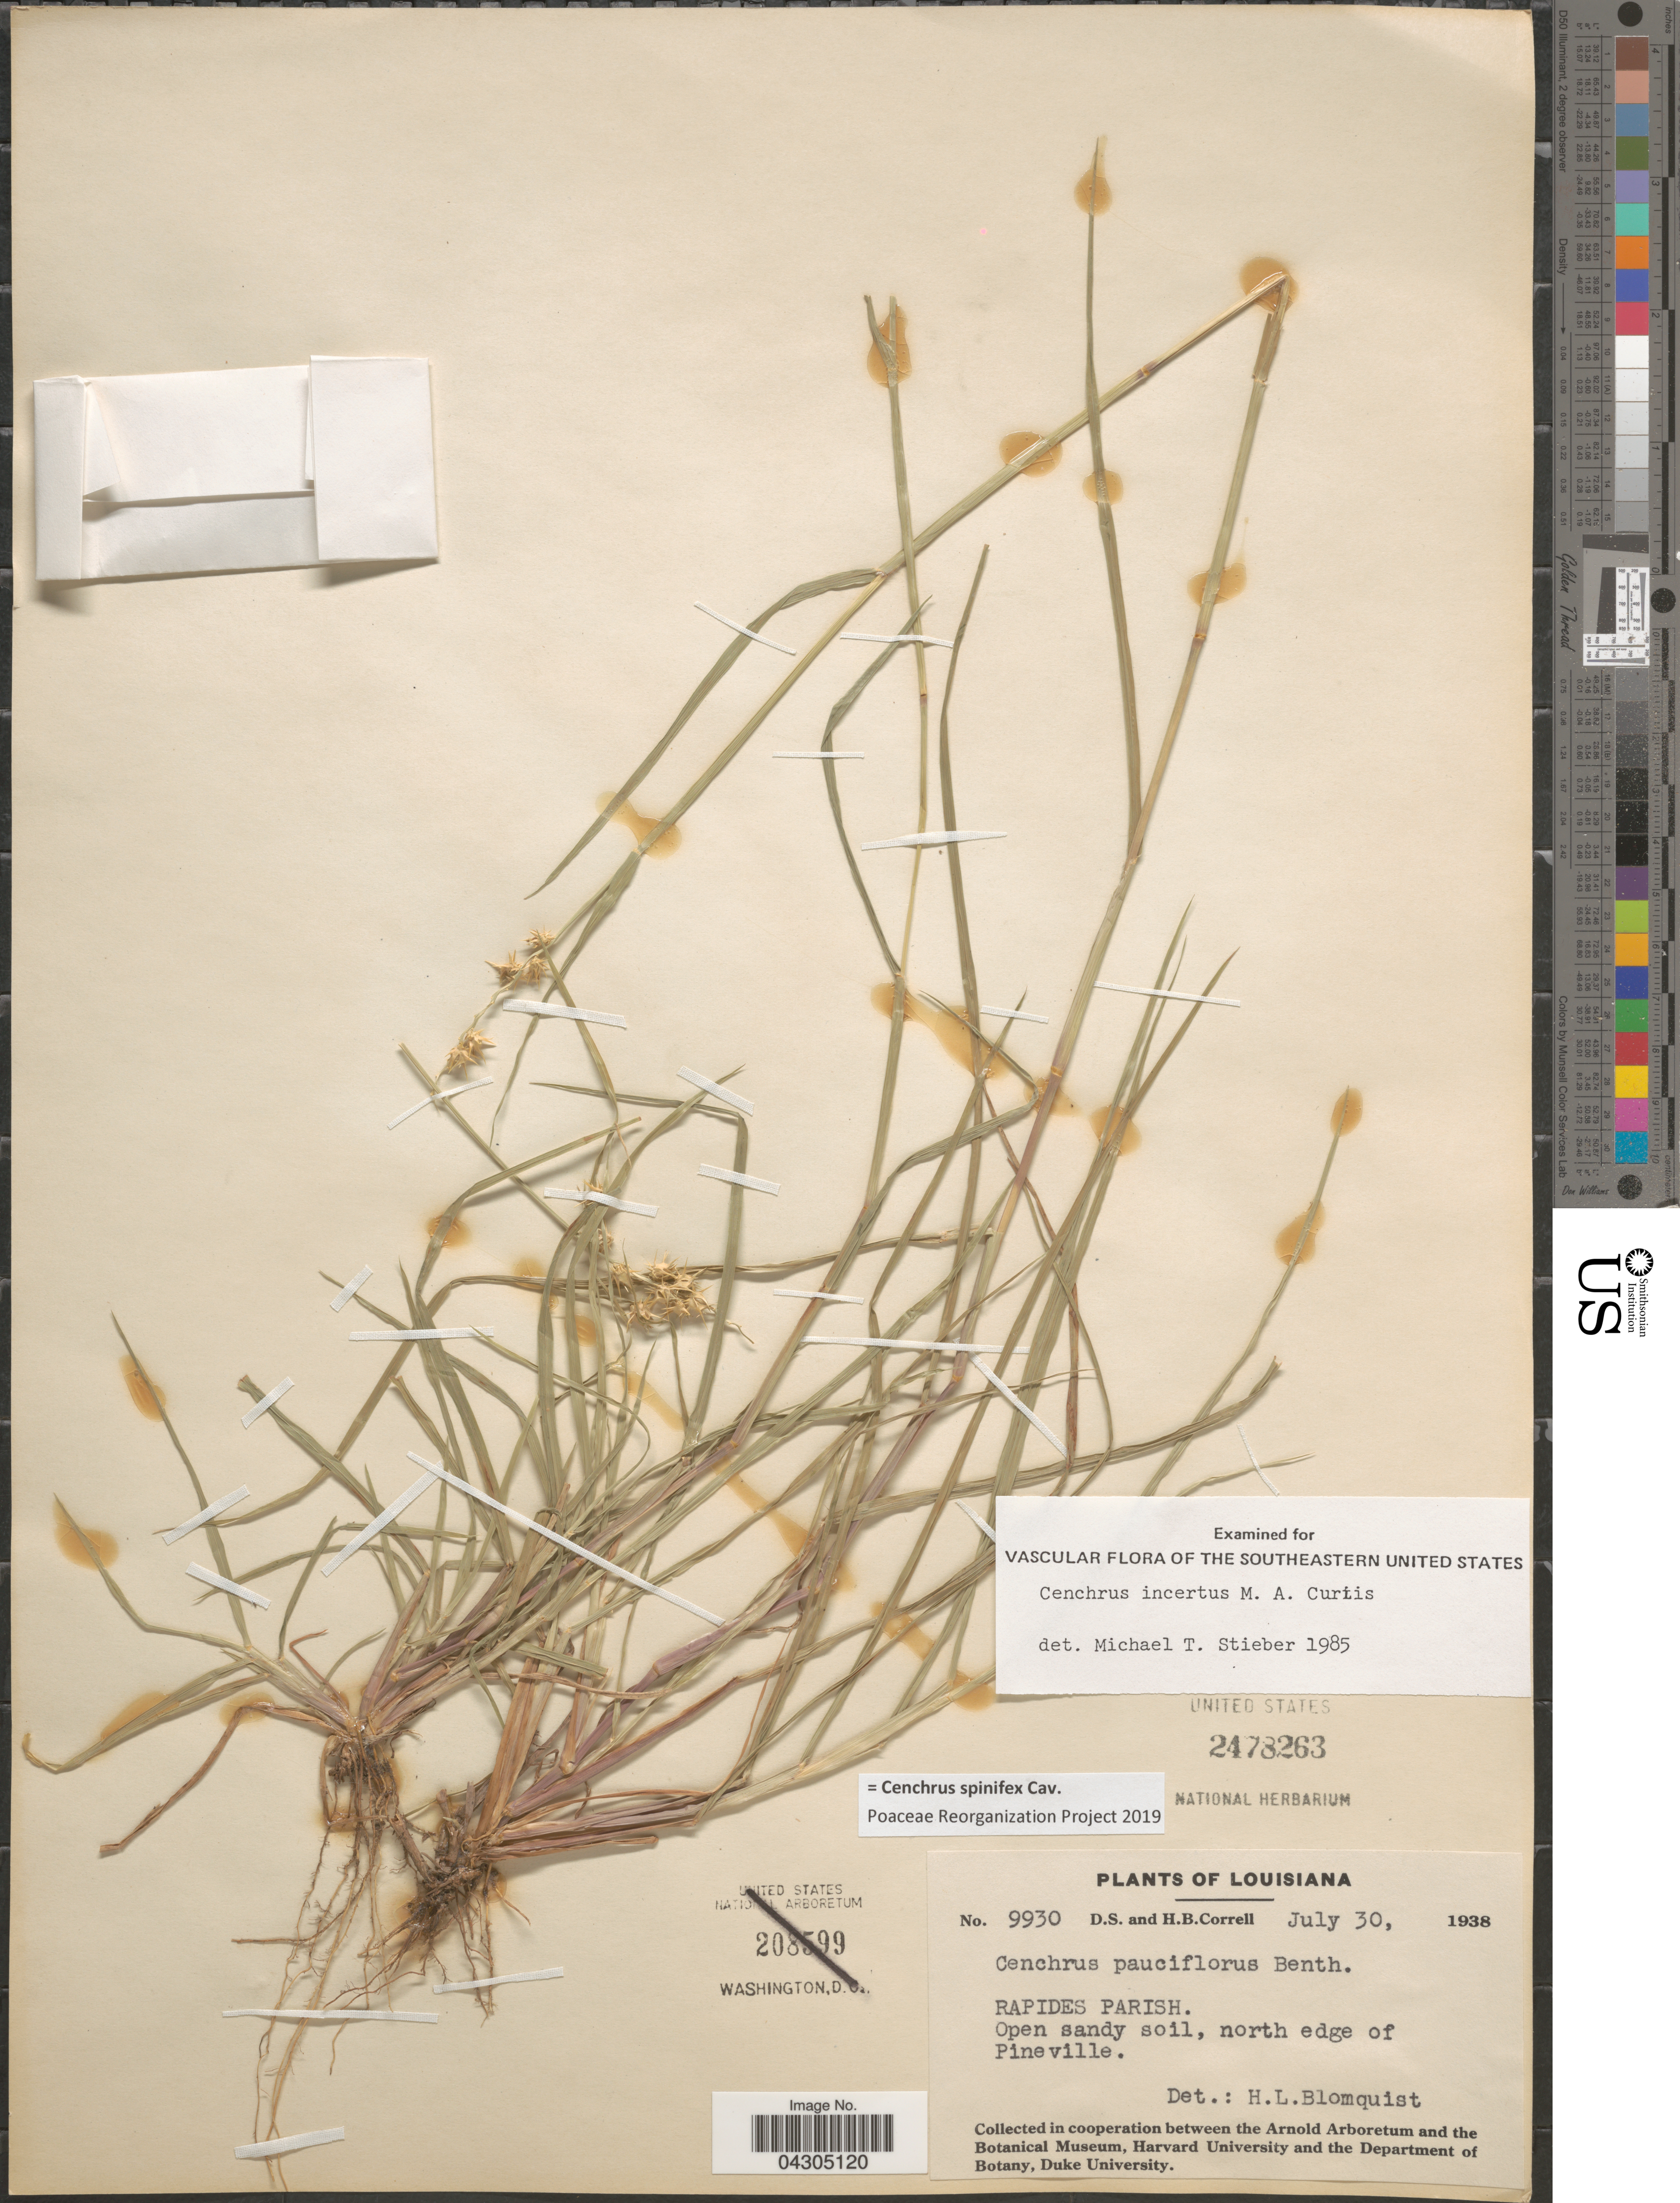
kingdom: Plantae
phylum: Tracheophyta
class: Liliopsida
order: Poales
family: Poaceae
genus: Cenchrus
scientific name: Cenchrus spinifex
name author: Cav.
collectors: D. S. Correll & H. Correll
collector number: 9930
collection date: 1938-07-30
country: United States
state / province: Louisiana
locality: Rapides Parish. Open sandy soil, north edge of Pineville.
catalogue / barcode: US 2478263